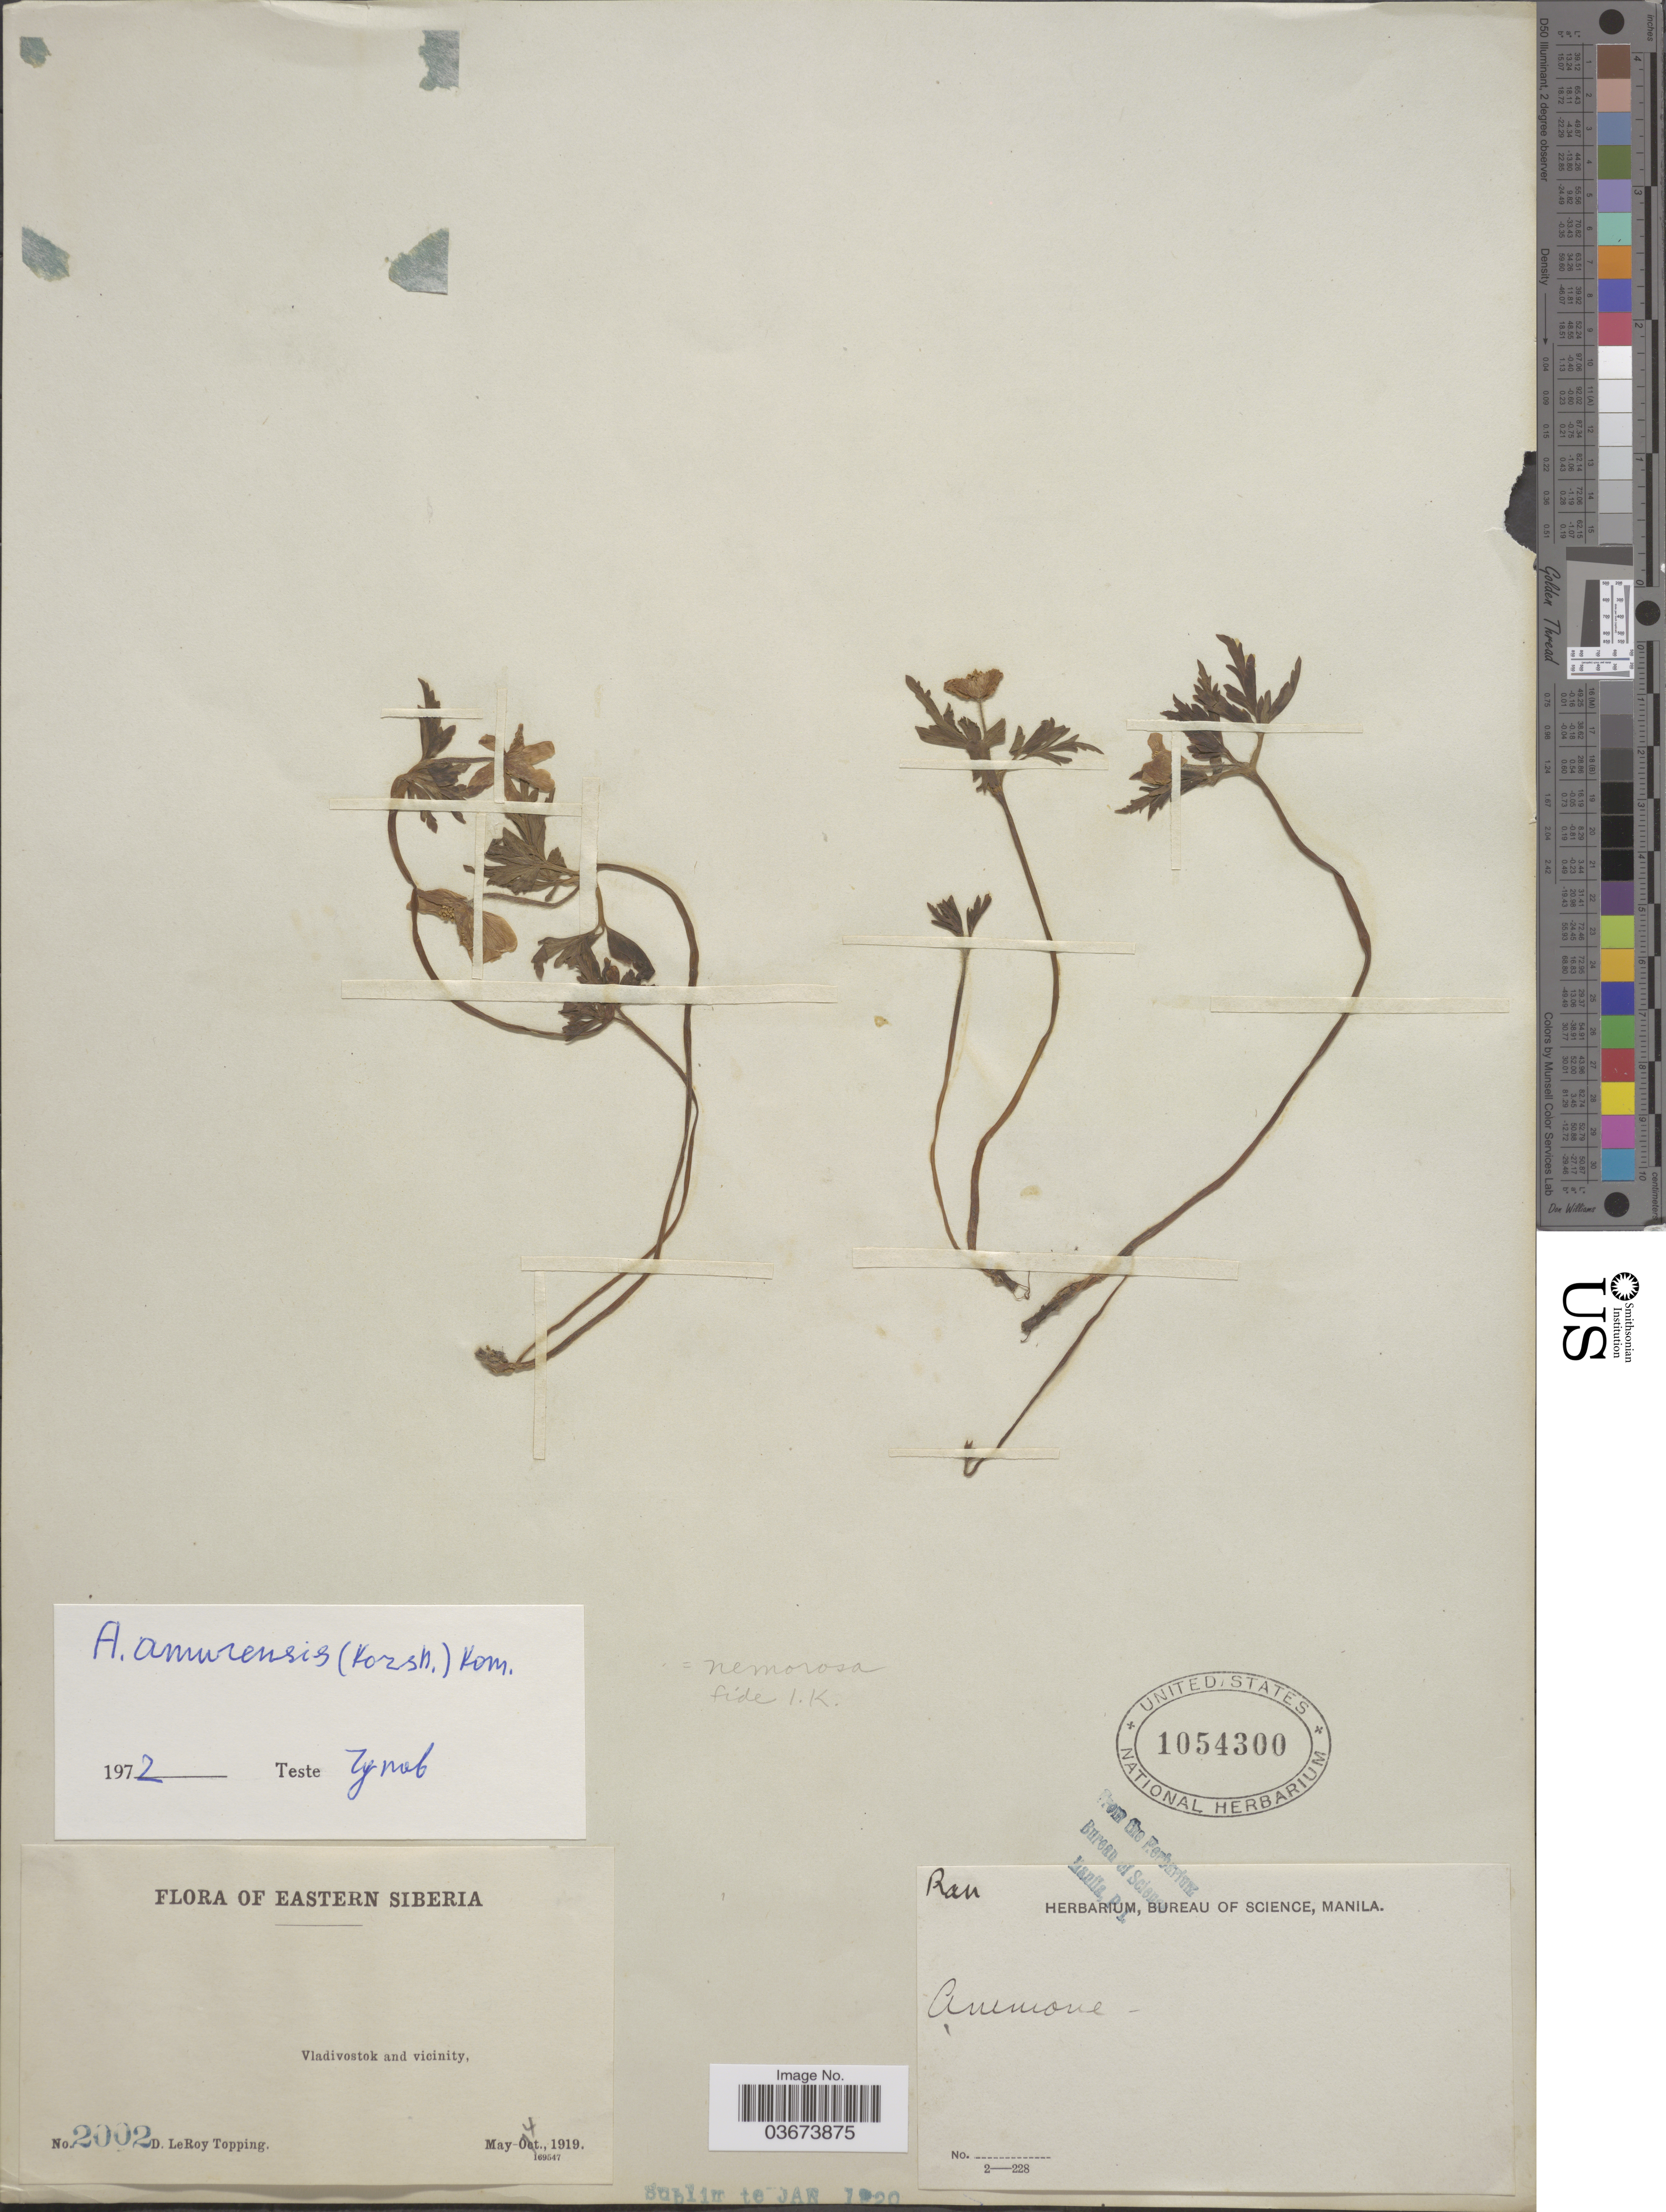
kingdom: Plantae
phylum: Tracheophyta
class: Magnoliopsida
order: Ranunculales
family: Ranunculaceae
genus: Anemone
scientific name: Anemone nemorosa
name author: L.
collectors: D. L. Topping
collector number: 2002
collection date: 1919-05-04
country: Russian Federation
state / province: Primorsky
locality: Eastern Siberia. Vladivostok and vicinity.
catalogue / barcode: US 1054300